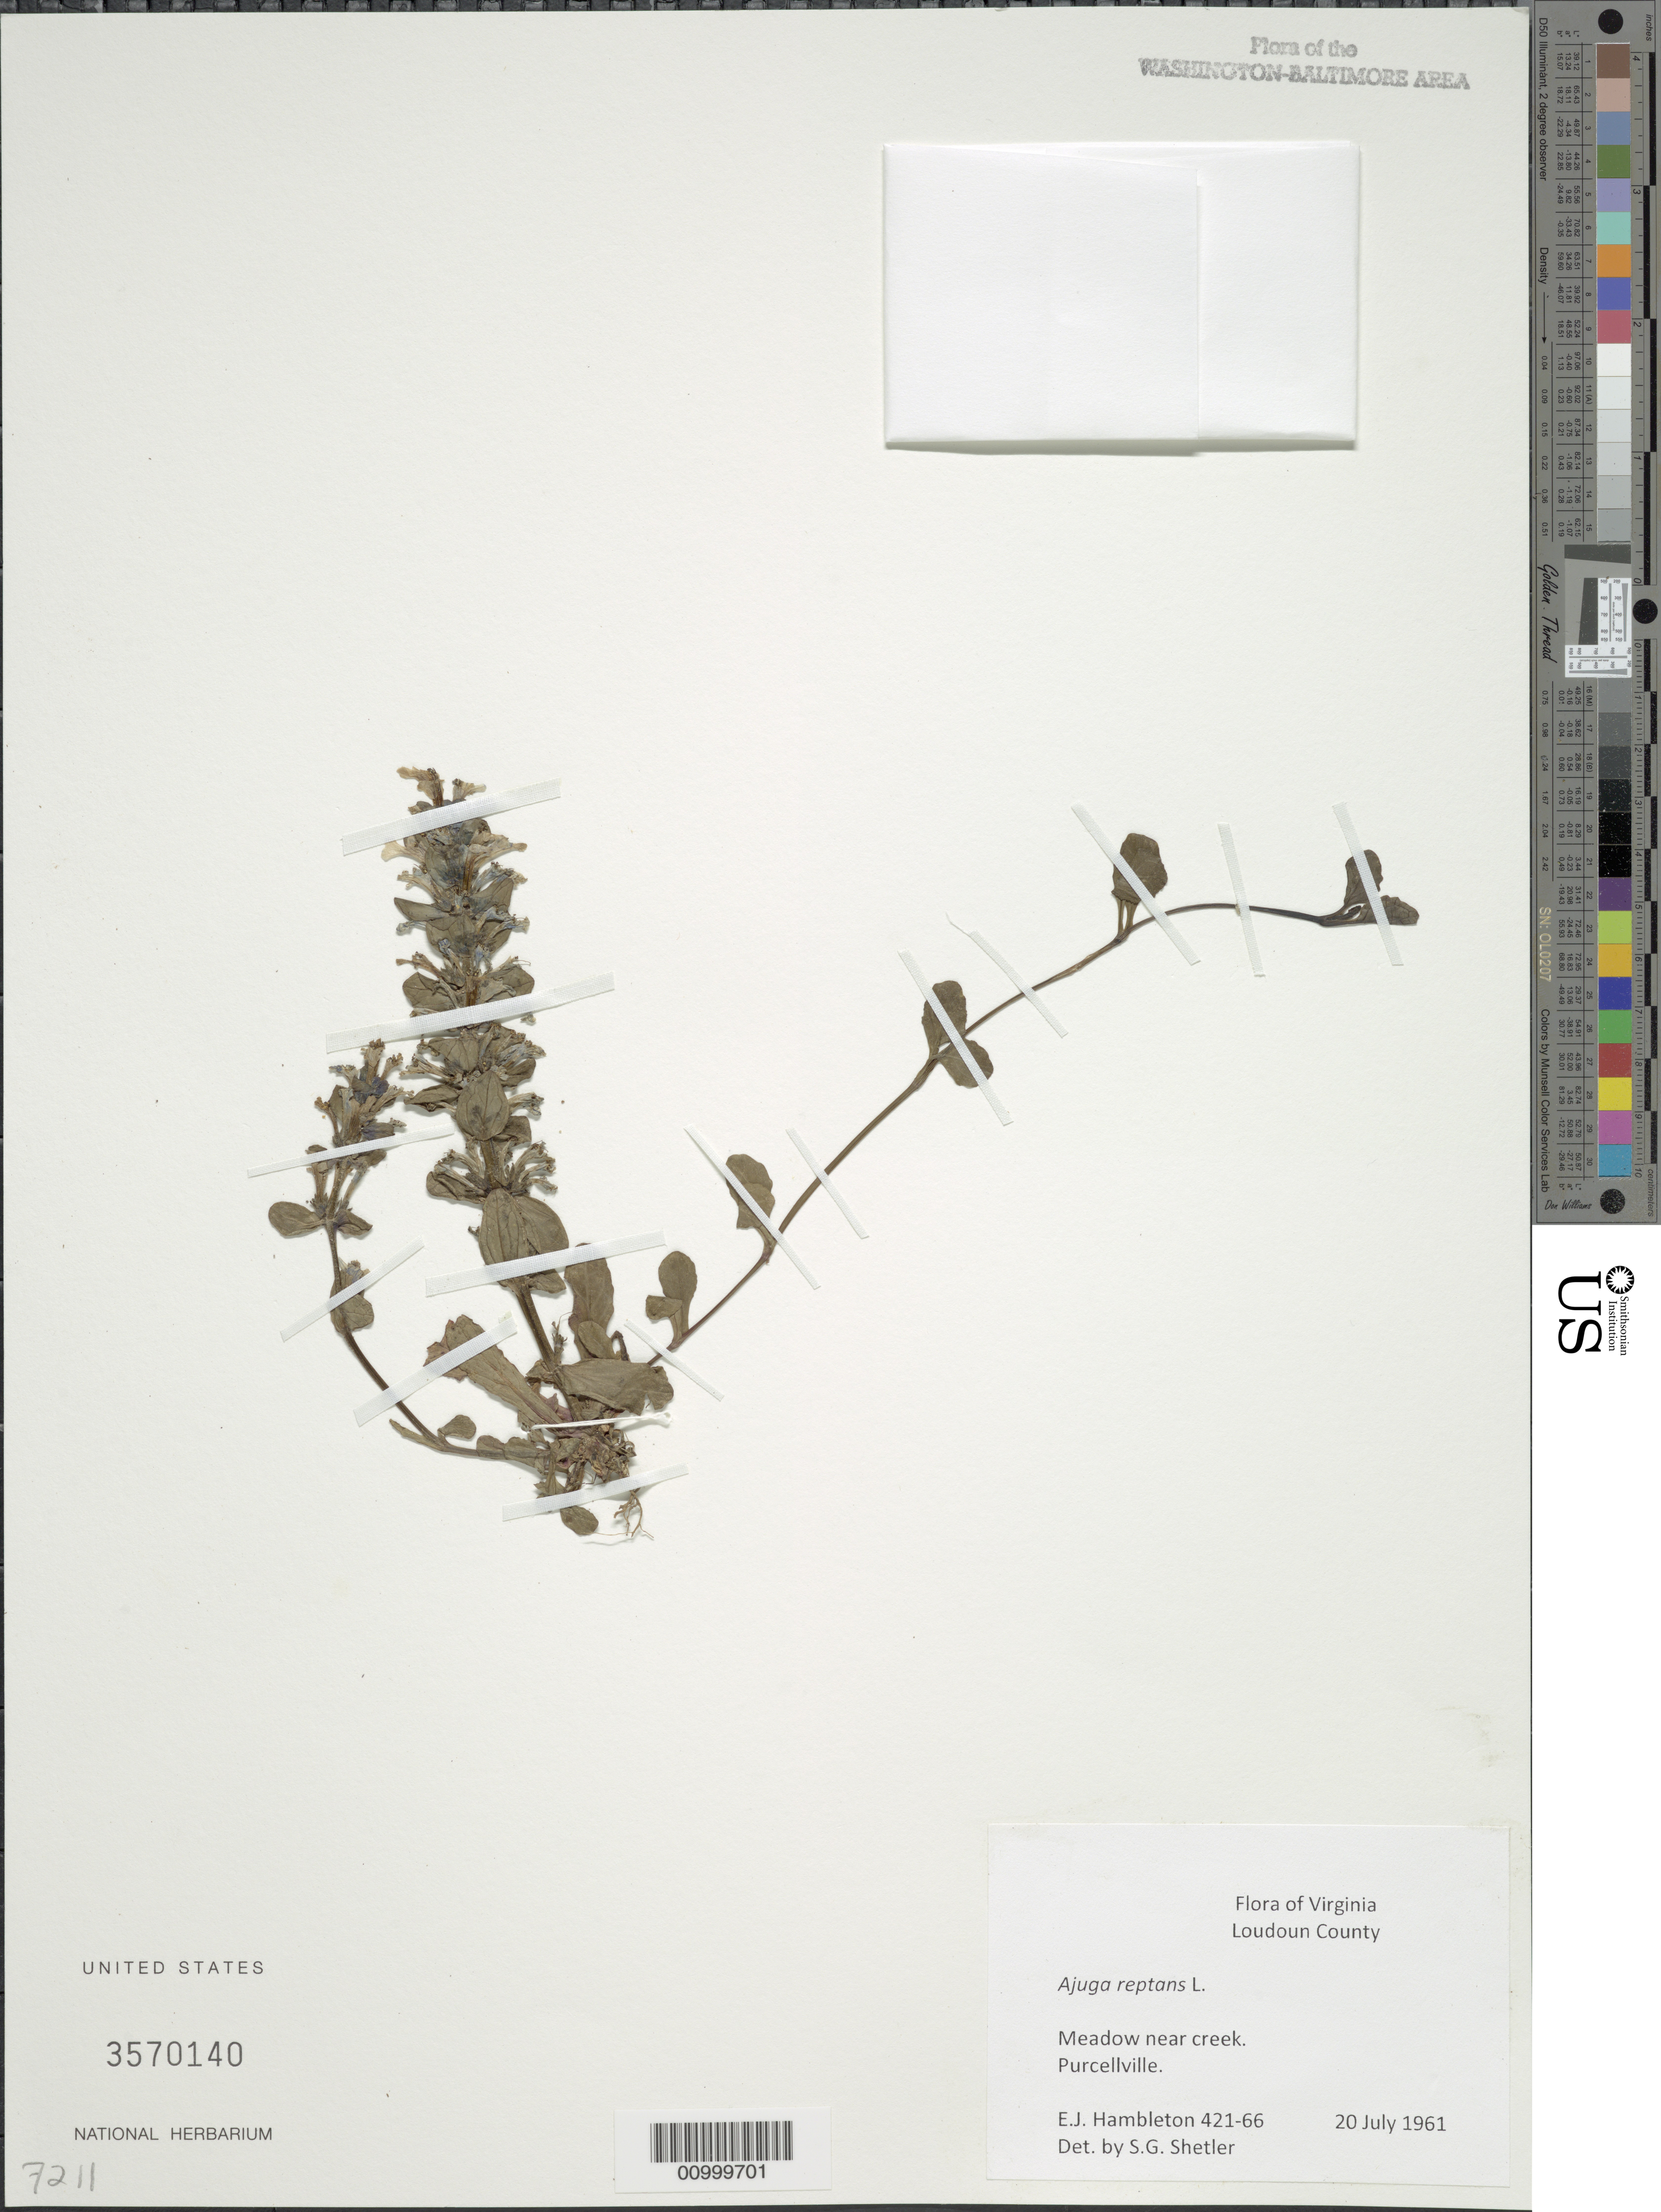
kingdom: Plantae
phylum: Tracheophyta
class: Magnoliopsida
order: Lamiales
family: Lamiaceae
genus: Ajuga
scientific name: Ajuga reptans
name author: L.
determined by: Shetler, Stanwyn G., (US), NMNH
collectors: E. Hambleton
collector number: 421-66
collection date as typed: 20 July 1961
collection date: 1961-07-20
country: United States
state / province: Virginia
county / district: Loudoun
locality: Purcellville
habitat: meadow near creek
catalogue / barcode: US 3570140